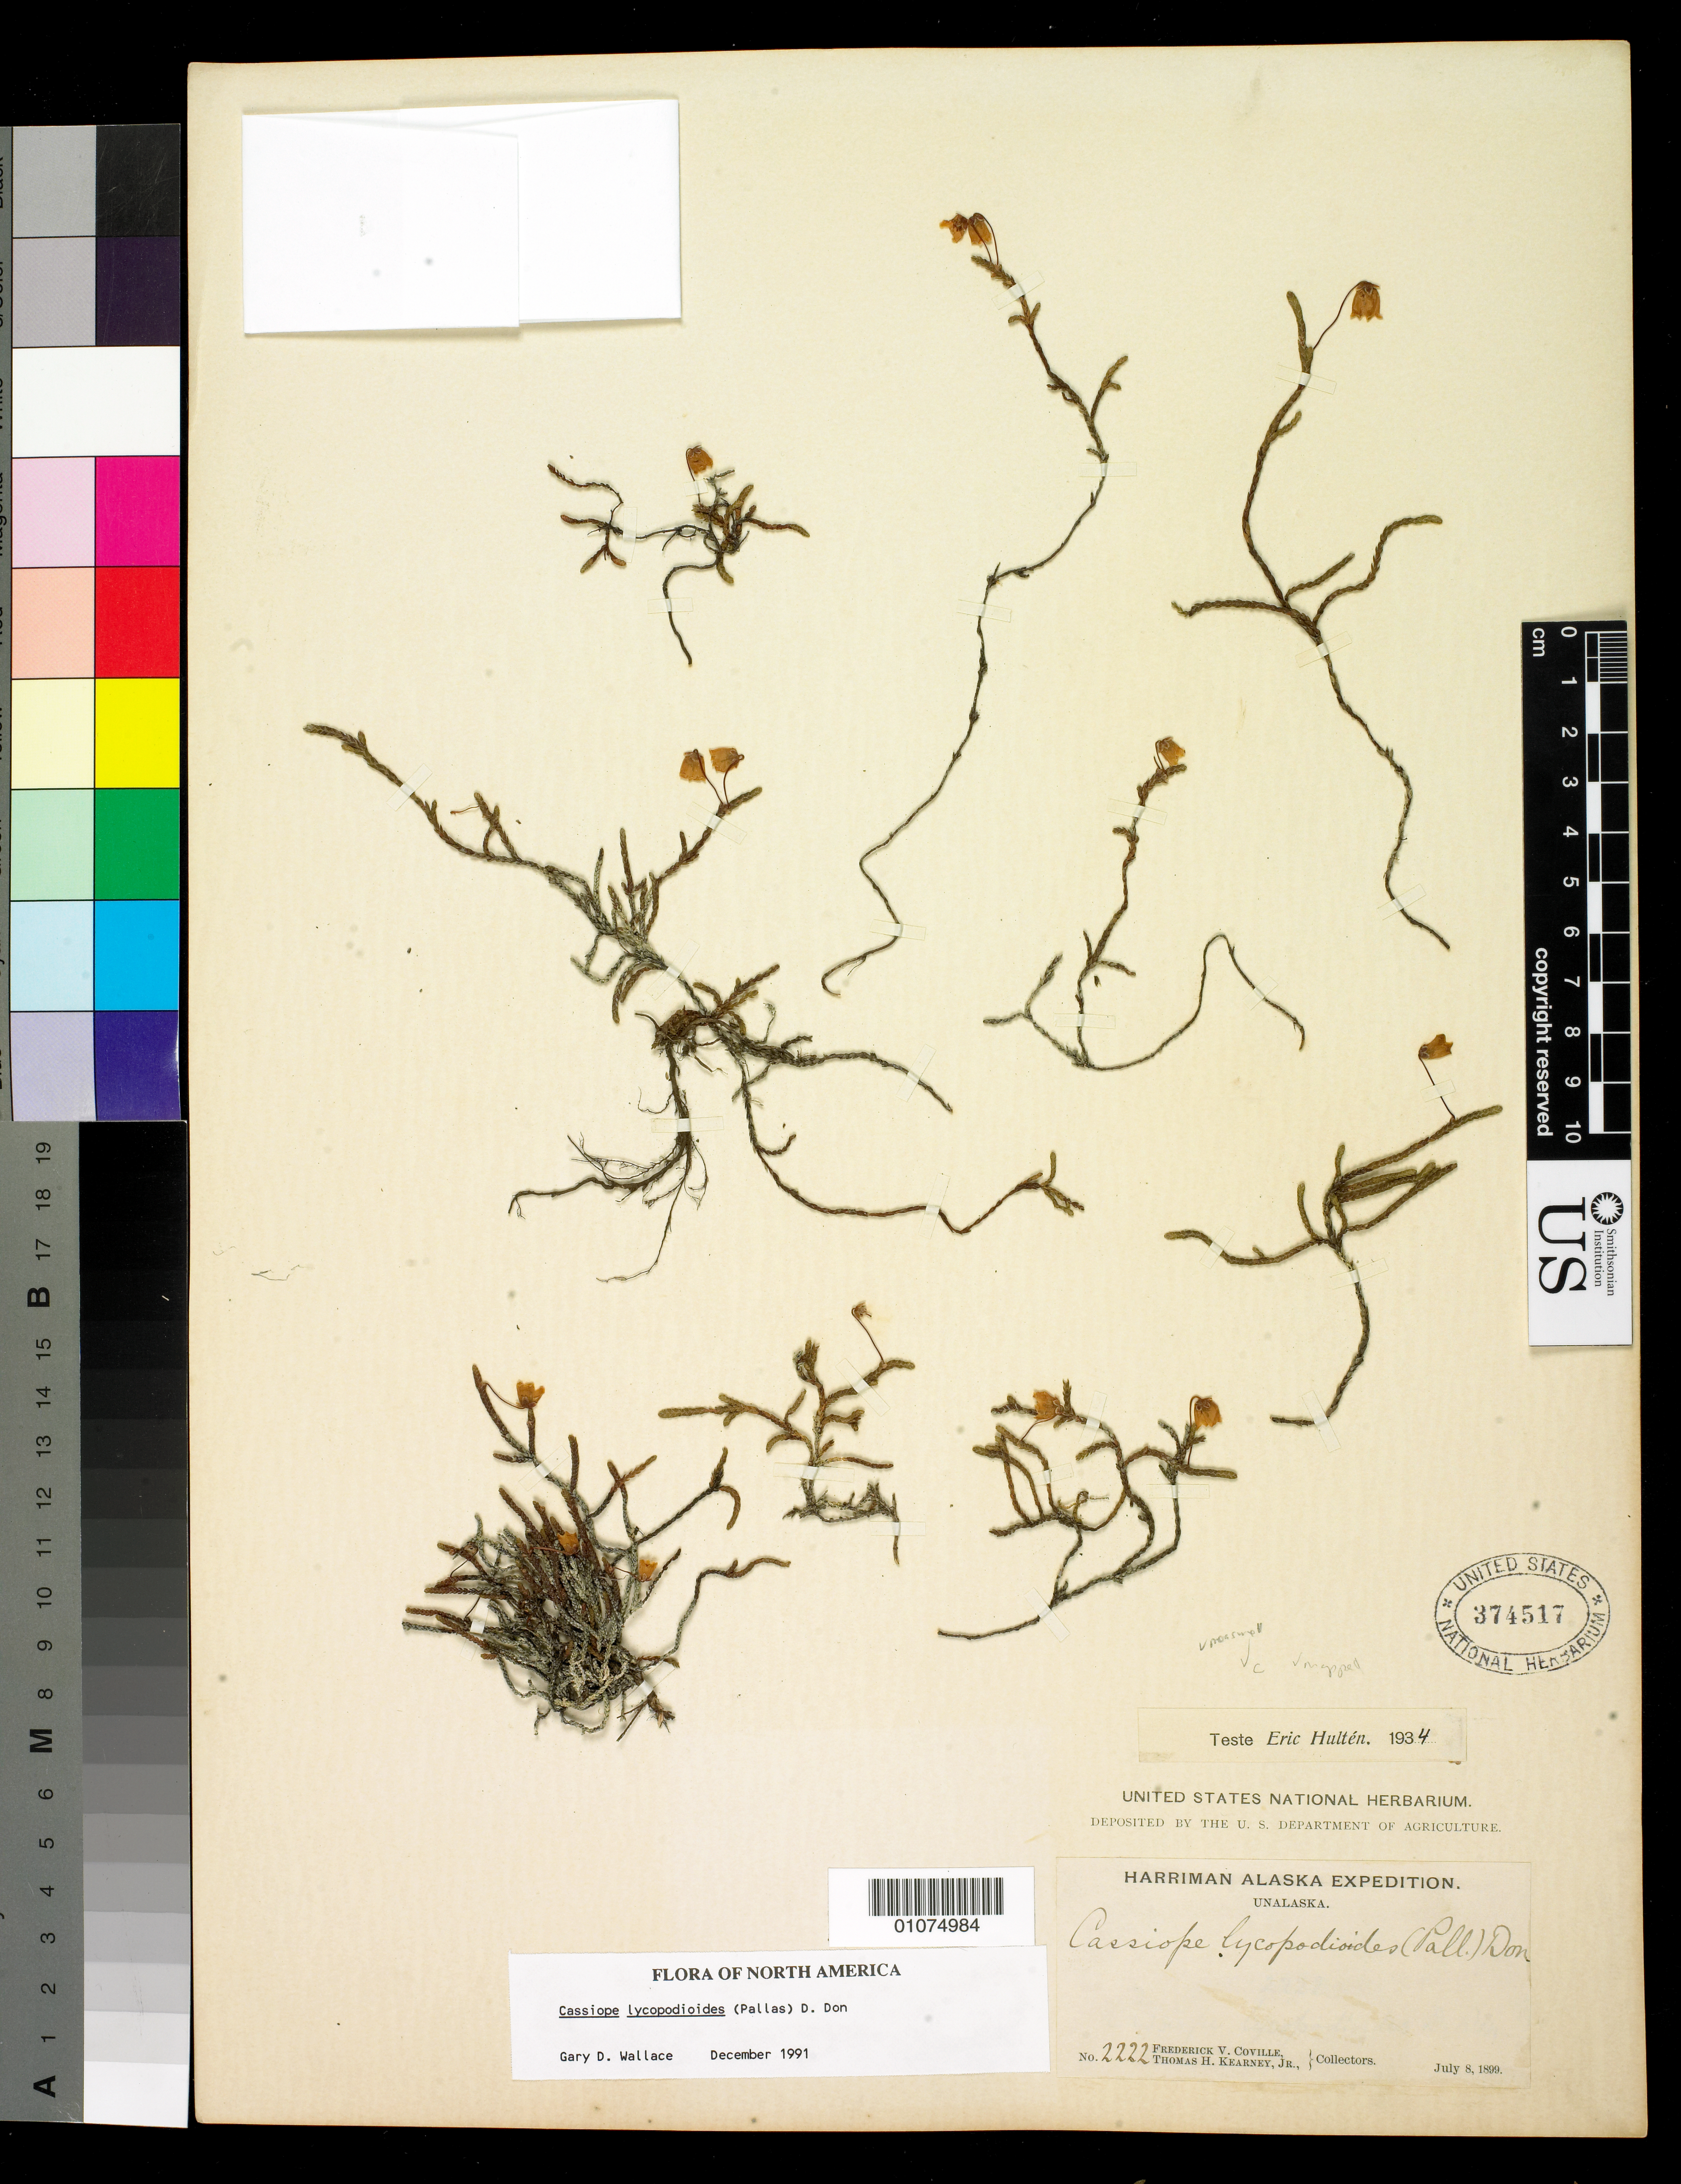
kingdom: Plantae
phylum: Tracheophyta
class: Magnoliopsida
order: Ericales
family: Ericaceae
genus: Cassiope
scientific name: Cassiope lycopodioides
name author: (Pall.) D. Don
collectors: F. V. Coville & T. H. Kearney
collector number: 2222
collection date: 1899-07-08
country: United States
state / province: Alaska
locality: Unalaska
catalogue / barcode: US 374517